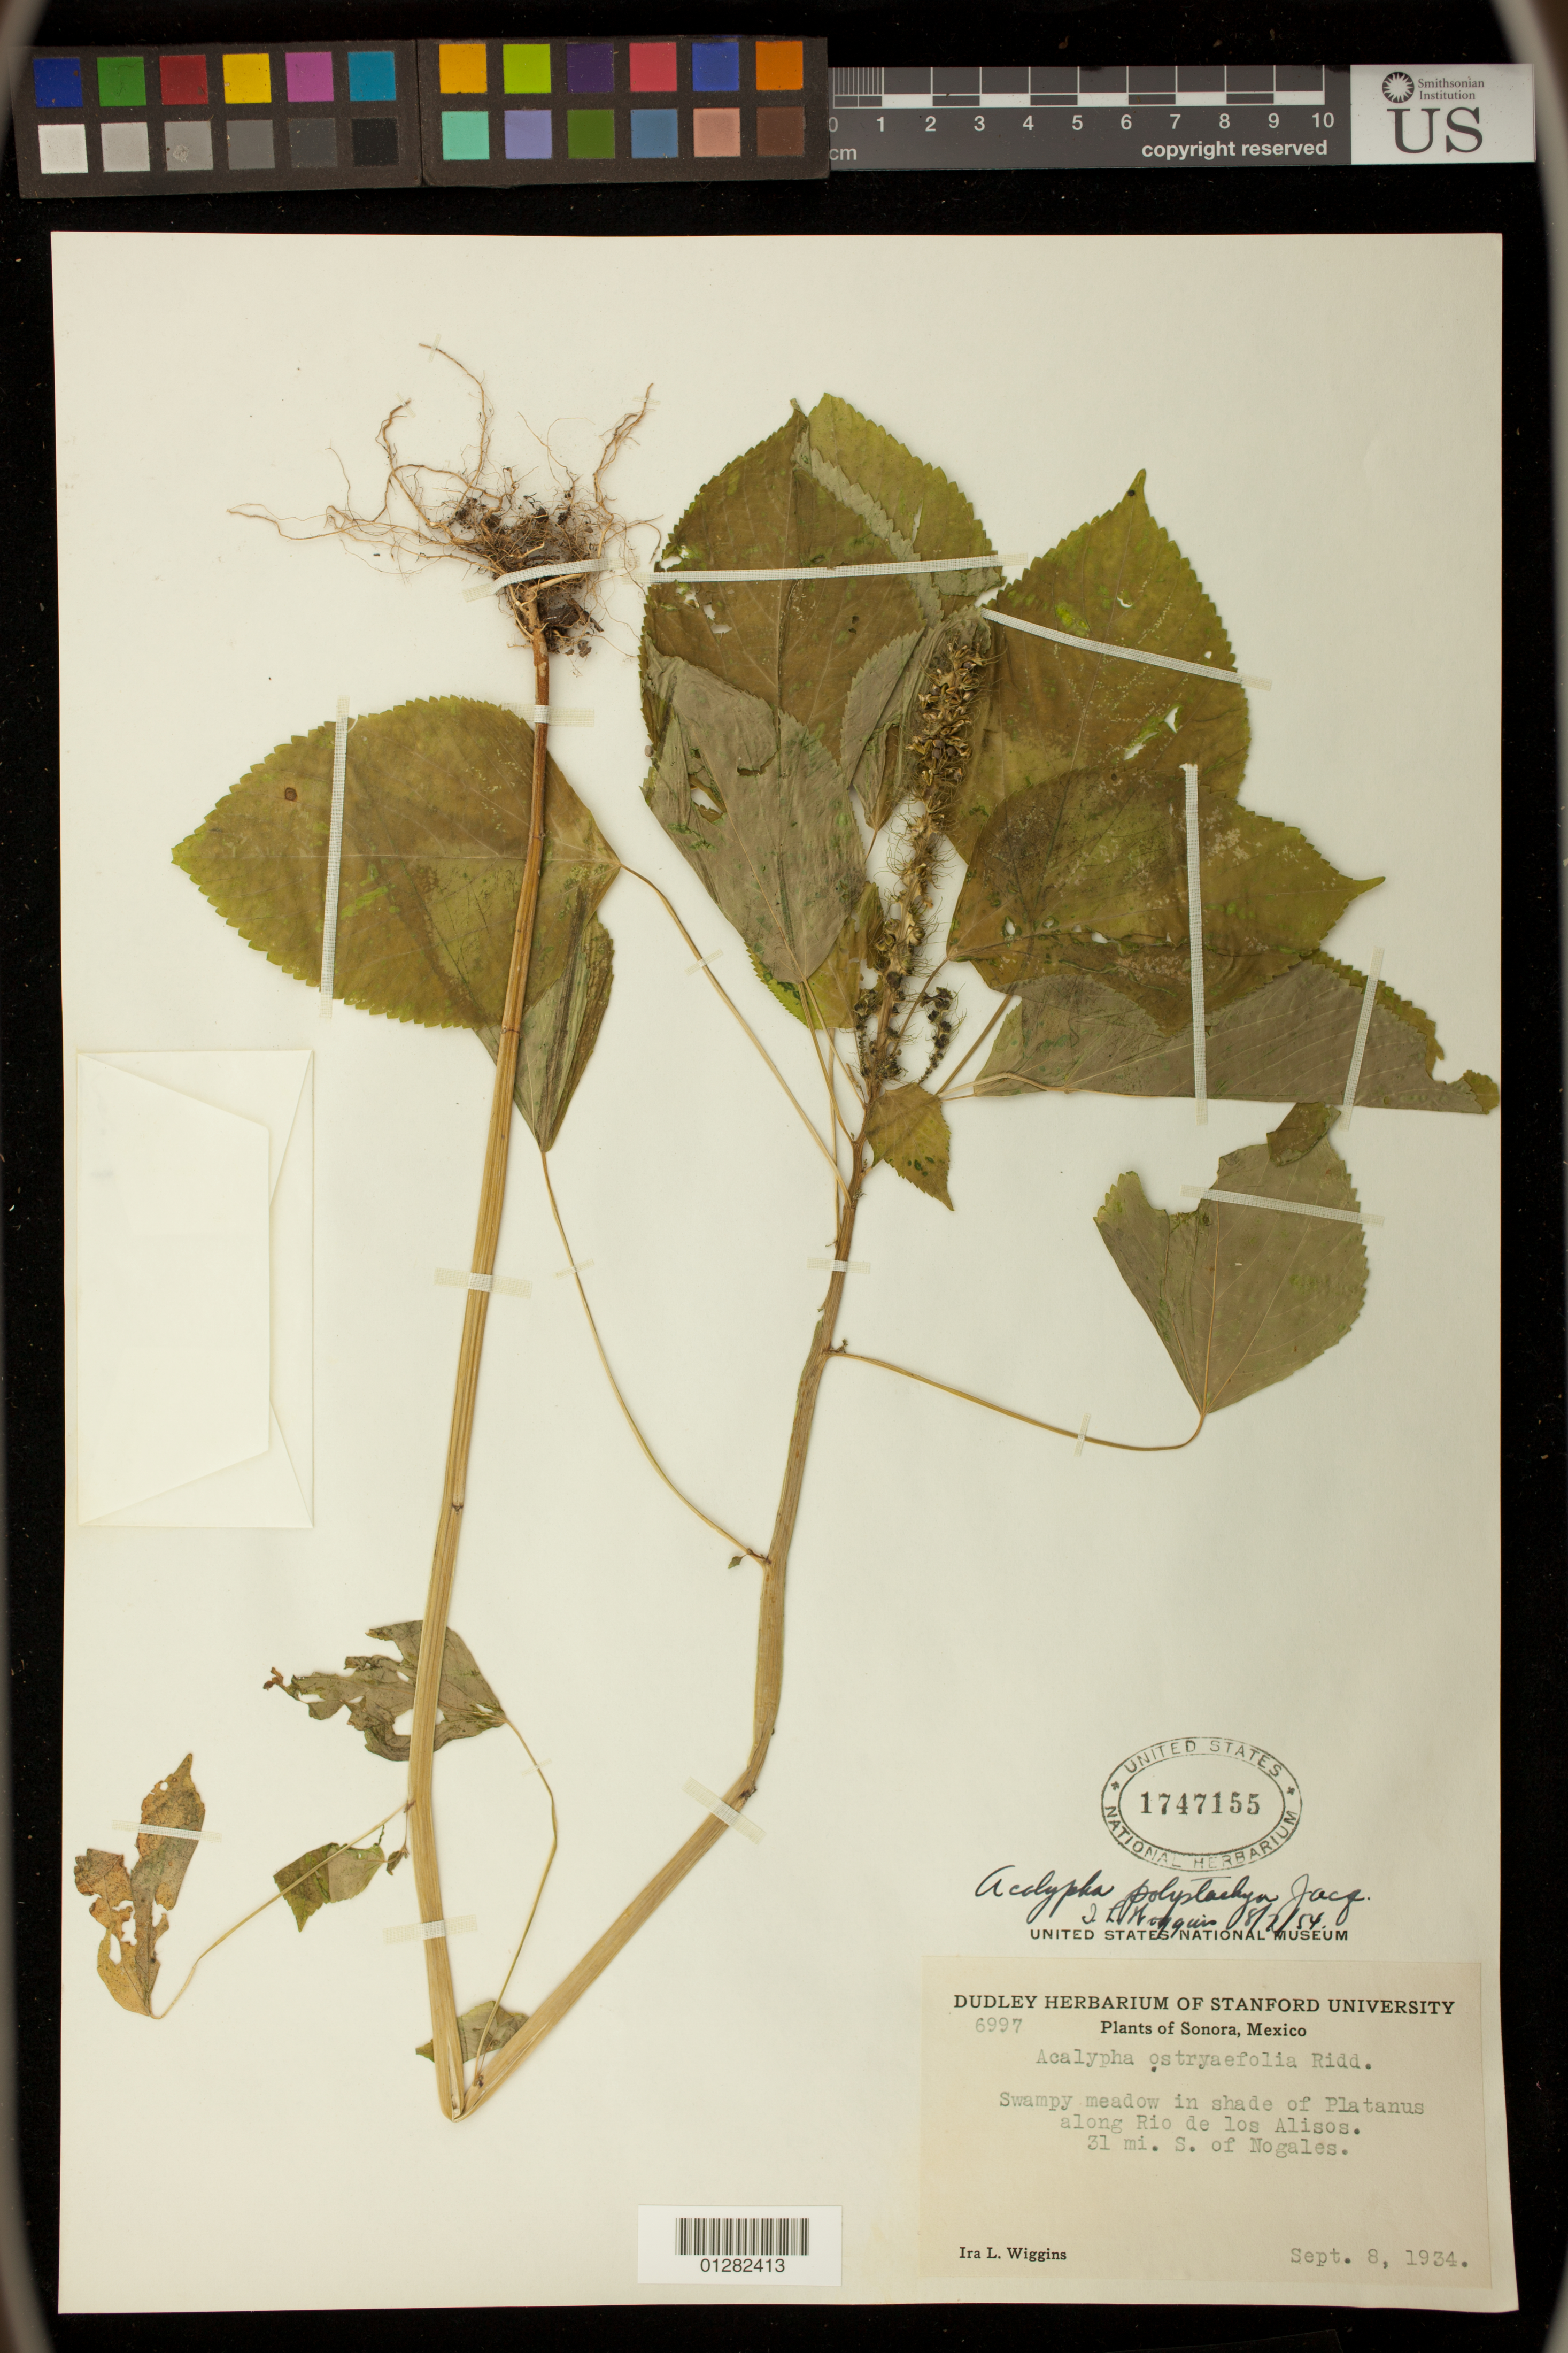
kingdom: Plantae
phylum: Tracheophyta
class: Magnoliopsida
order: Malpighiales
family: Euphorbiaceae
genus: Acalypha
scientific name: Acalypha polystachya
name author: Jacq.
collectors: F. M. Liebmann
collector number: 6997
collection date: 1934-09-08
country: Mexico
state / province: Sonora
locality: Along Rio de los Alisos.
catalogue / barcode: US 1747155